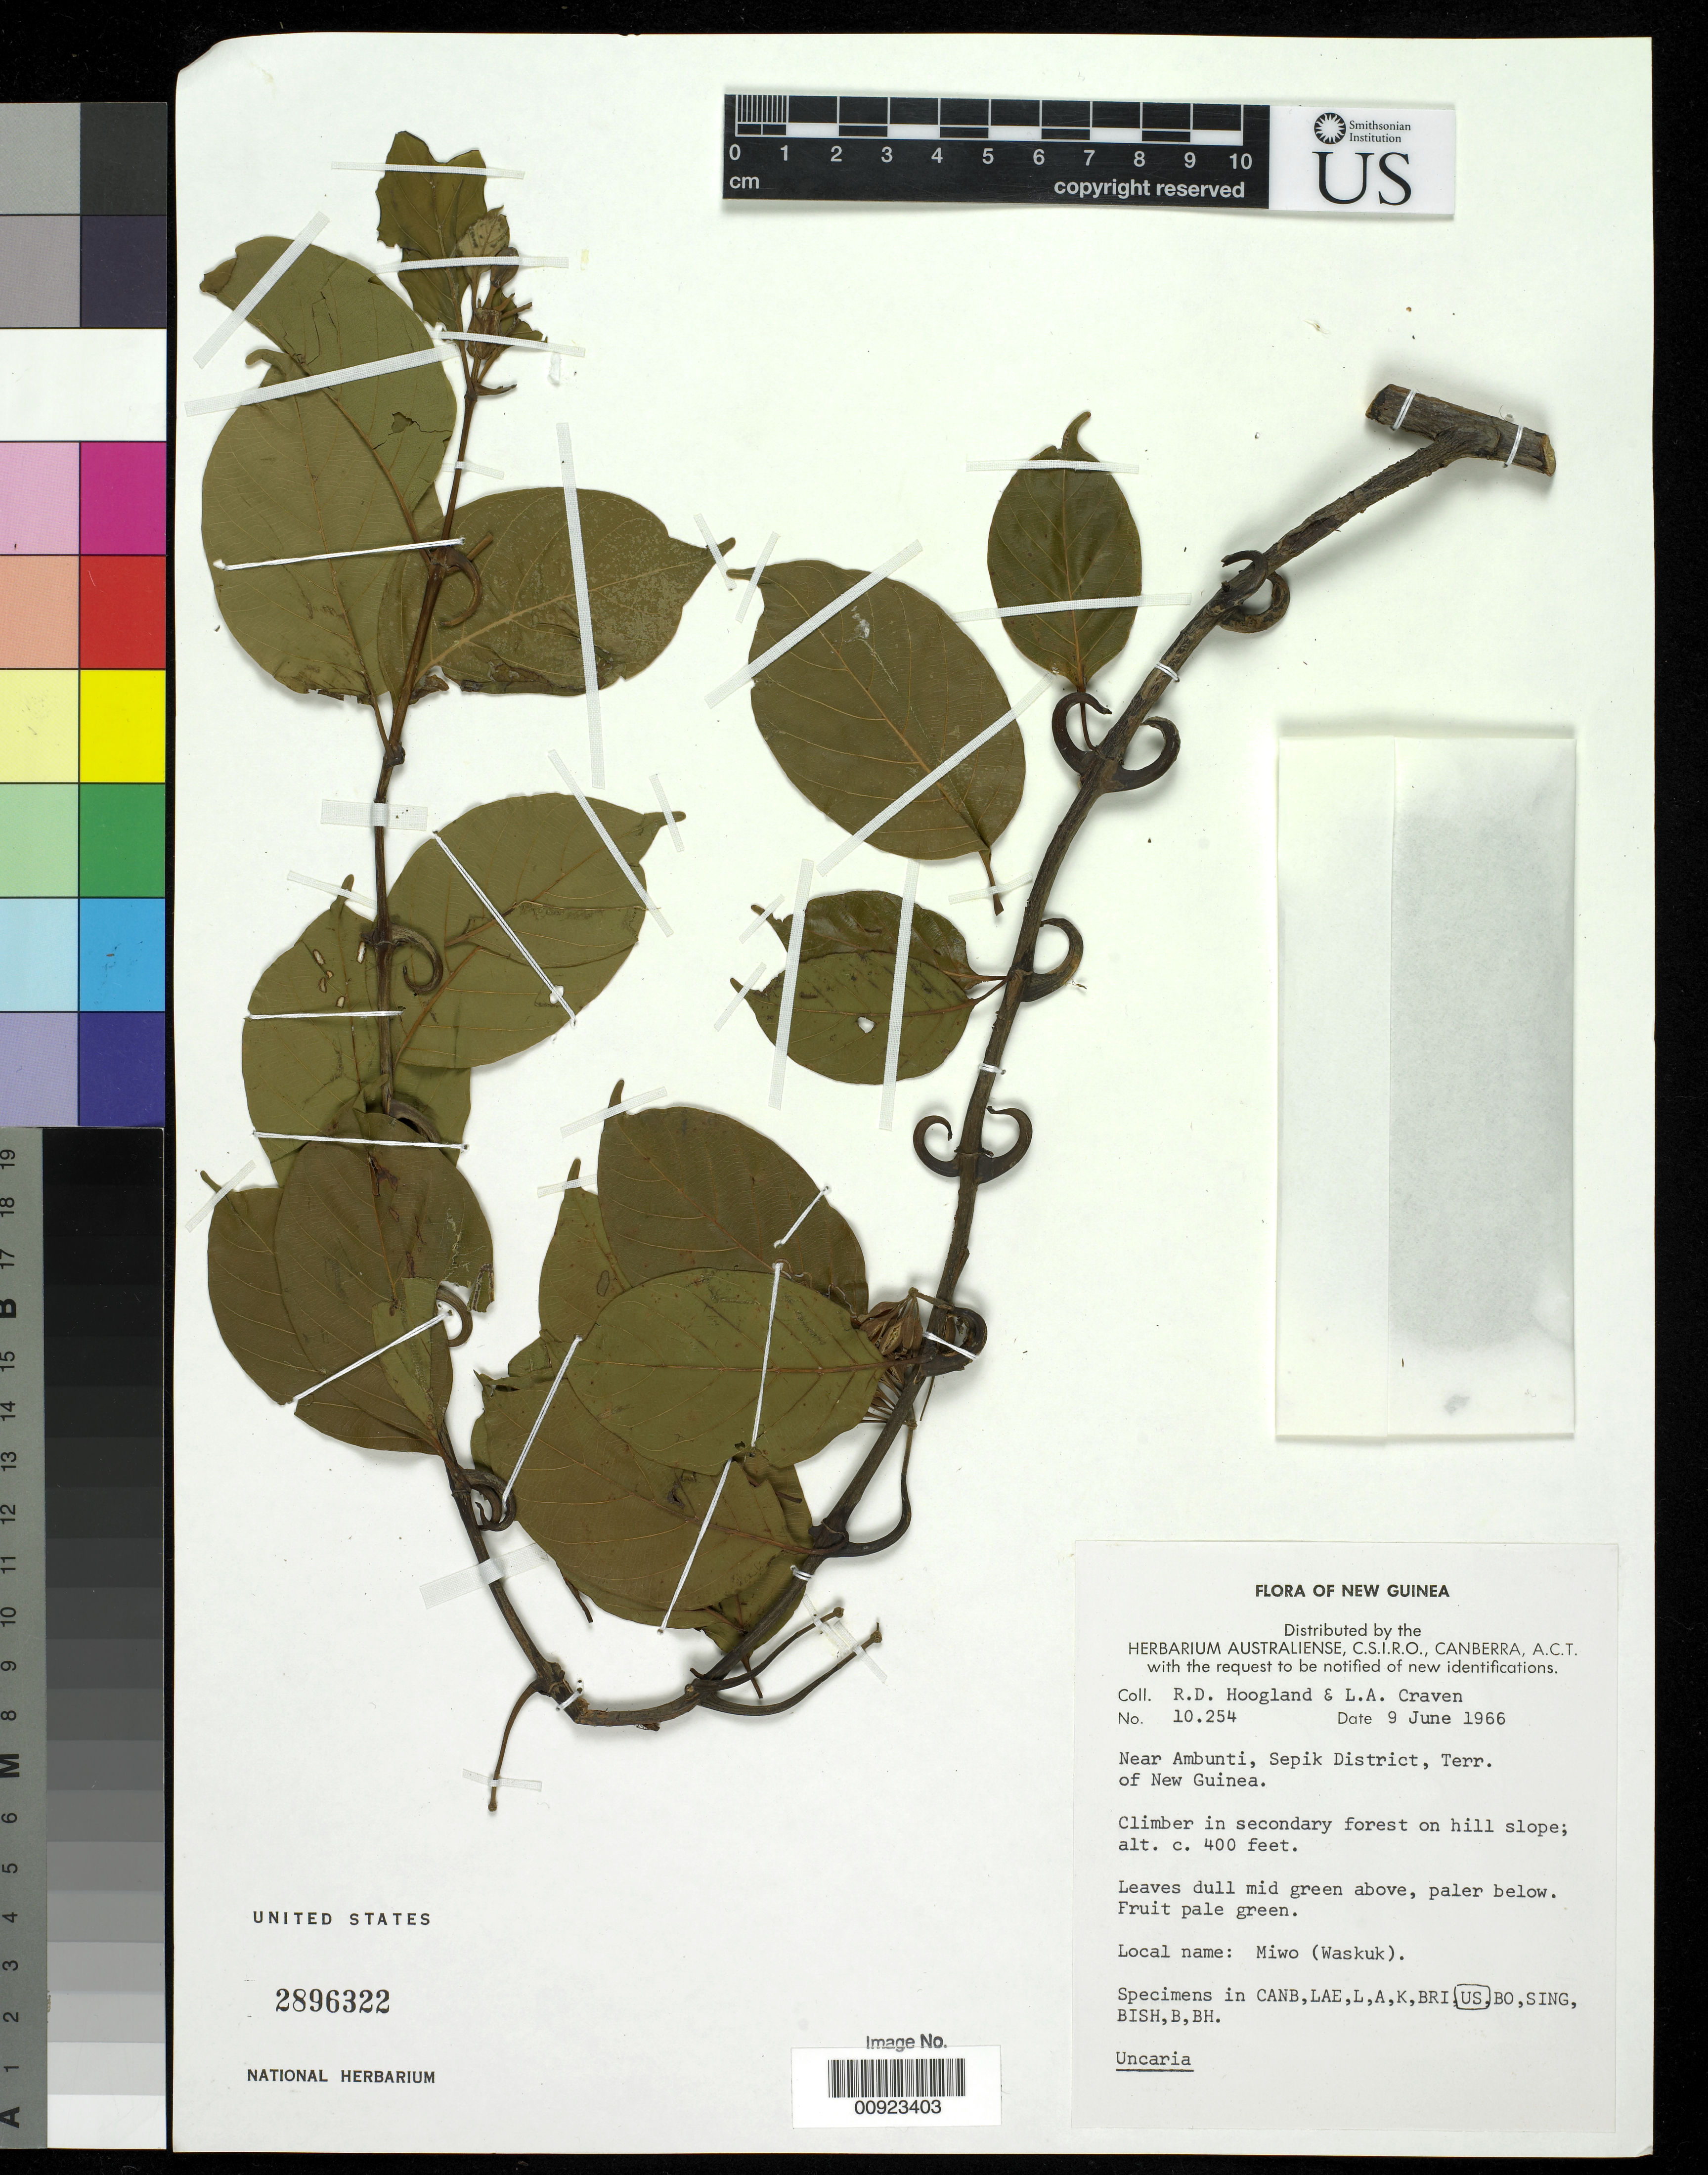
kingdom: Plantae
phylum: Tracheophyta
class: Magnoliopsida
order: Gentianales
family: Rubiaceae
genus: Uncaria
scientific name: Uncaria sp.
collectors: R. D. Hoogland & L. A. Craven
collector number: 10254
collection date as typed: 09 Jun 1966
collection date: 1966-06-09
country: Papua New Guinea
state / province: East Sepik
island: New Guinea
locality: near Ambunti,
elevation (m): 122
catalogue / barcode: US 2896322